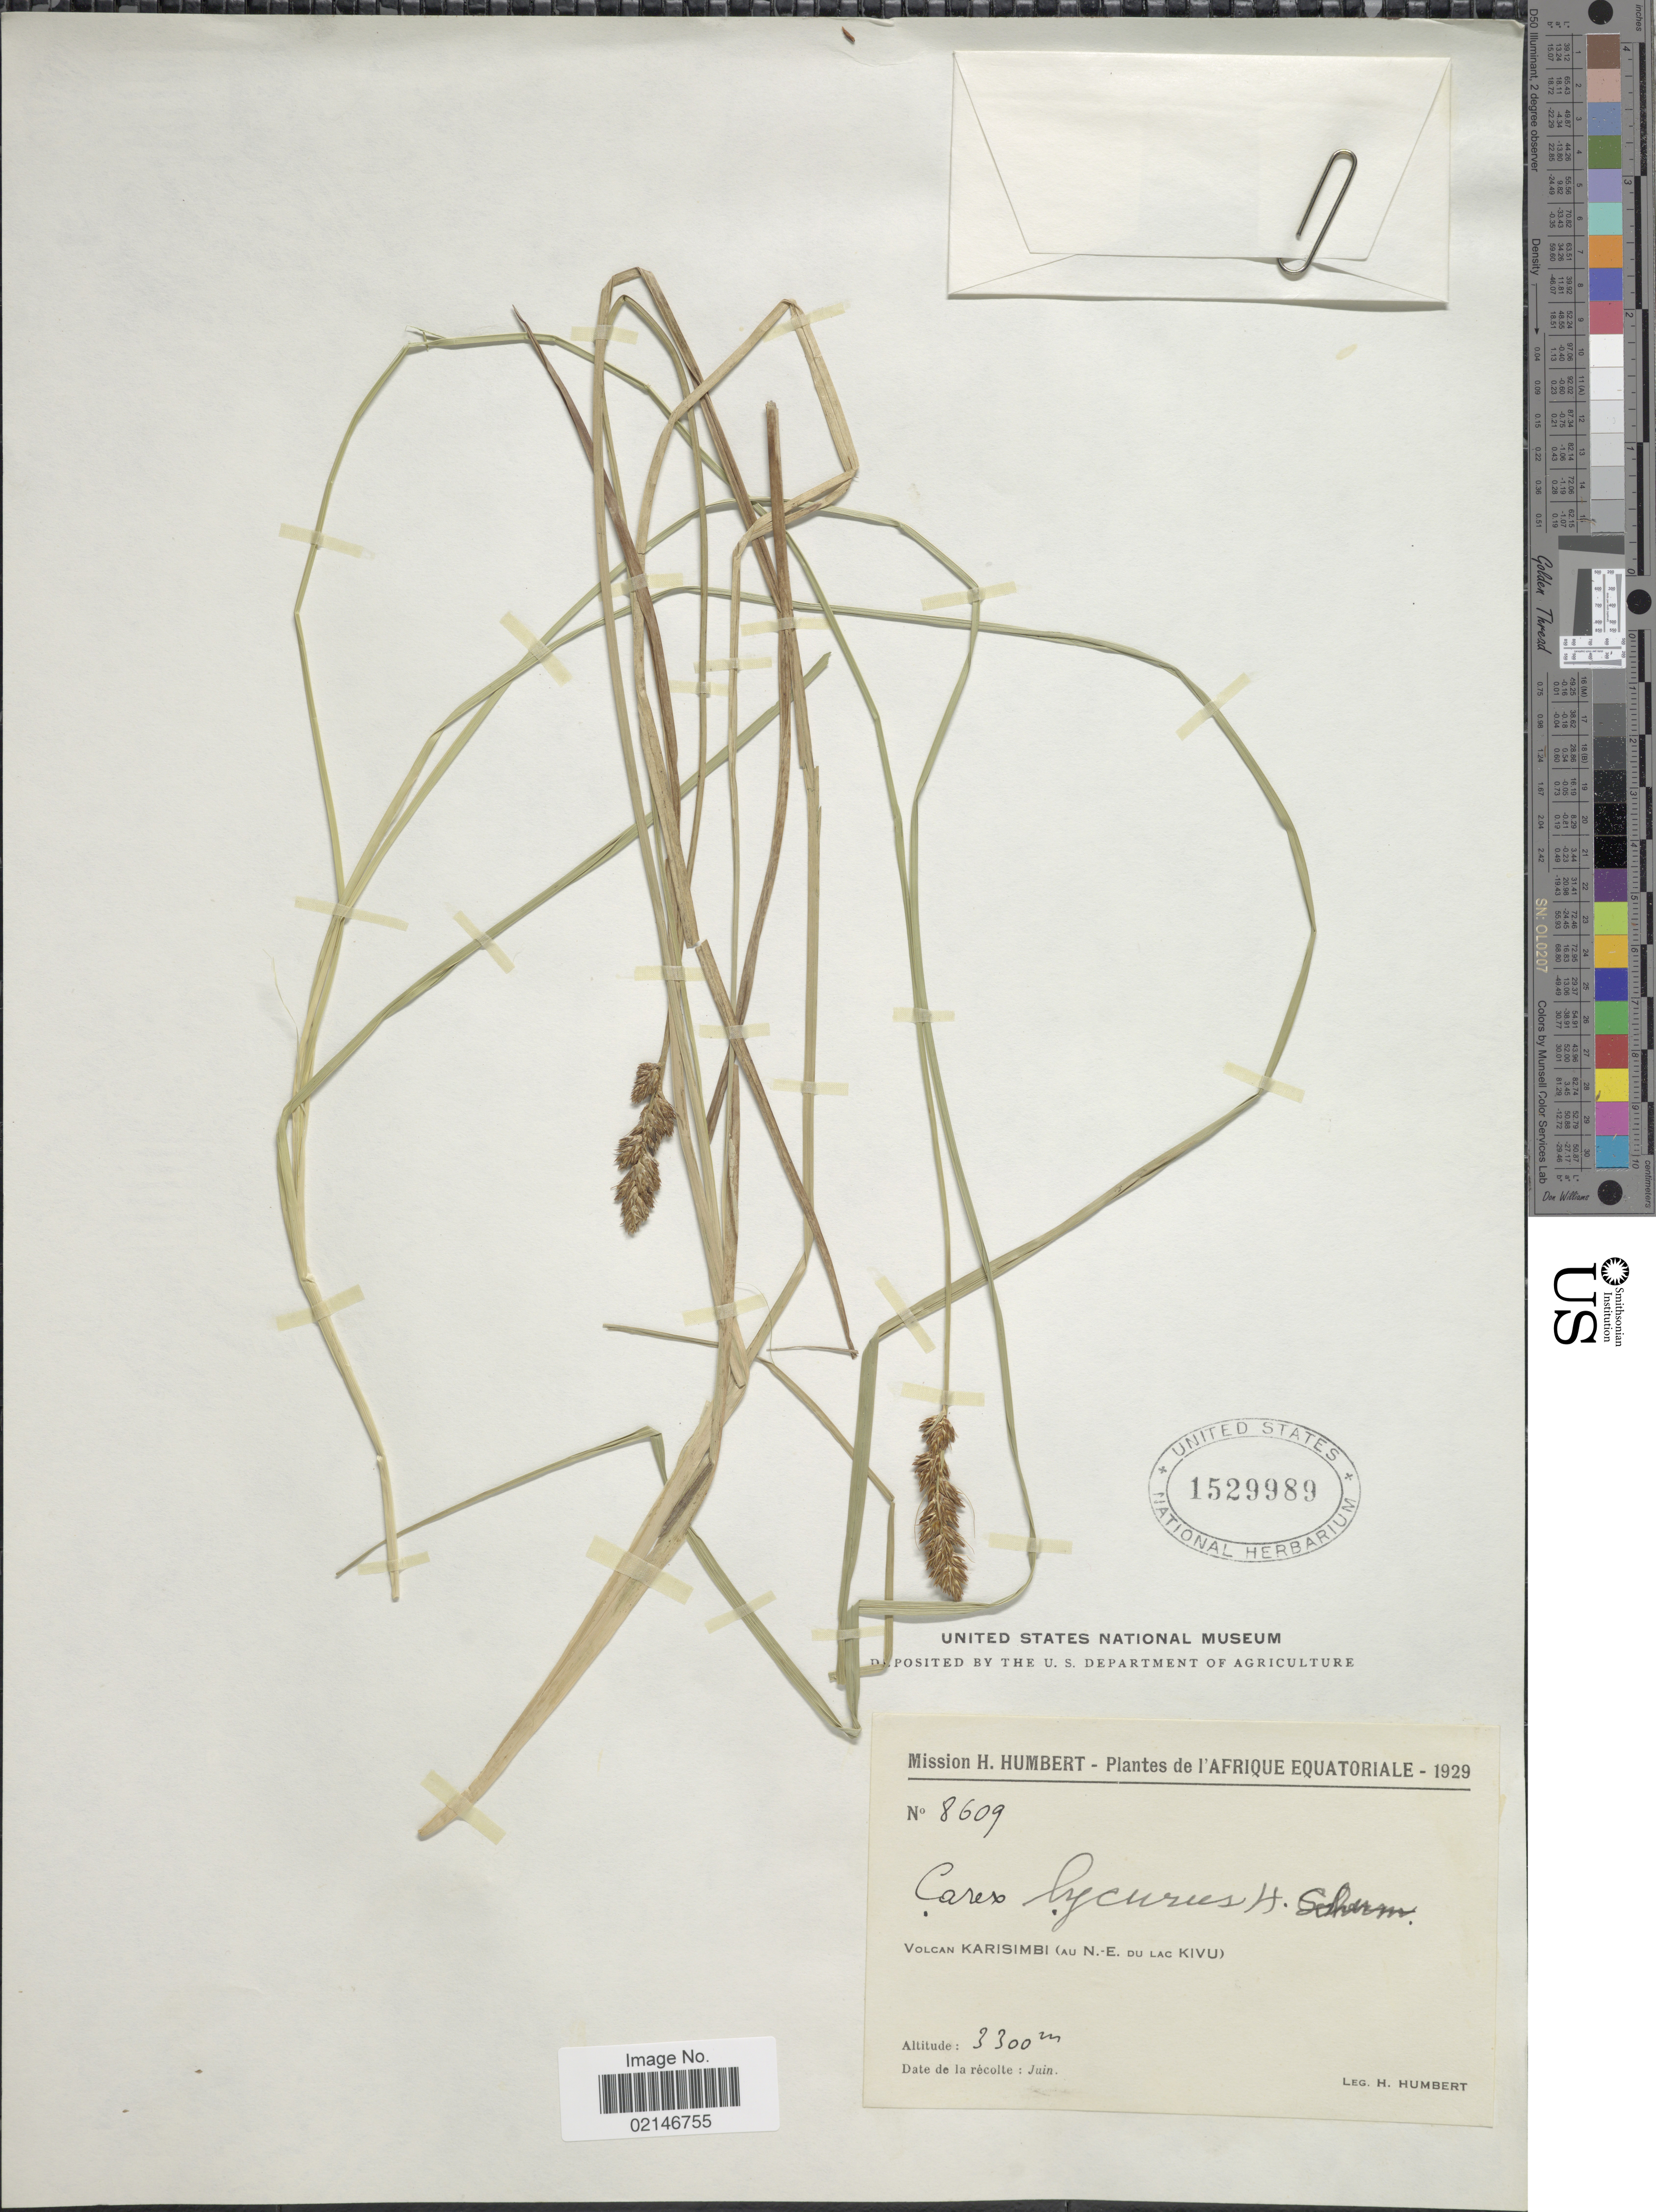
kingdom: Plantae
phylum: Tracheophyta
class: Liliopsida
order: Poales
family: Cyperaceae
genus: Carex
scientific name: Carex lycurus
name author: K. Schum.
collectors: H. Humbert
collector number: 8609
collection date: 1929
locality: De l' Afrique Equatoriale, Volcan Karisimbi (au N.E. du lac Kivu)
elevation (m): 3300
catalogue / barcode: US 1529989